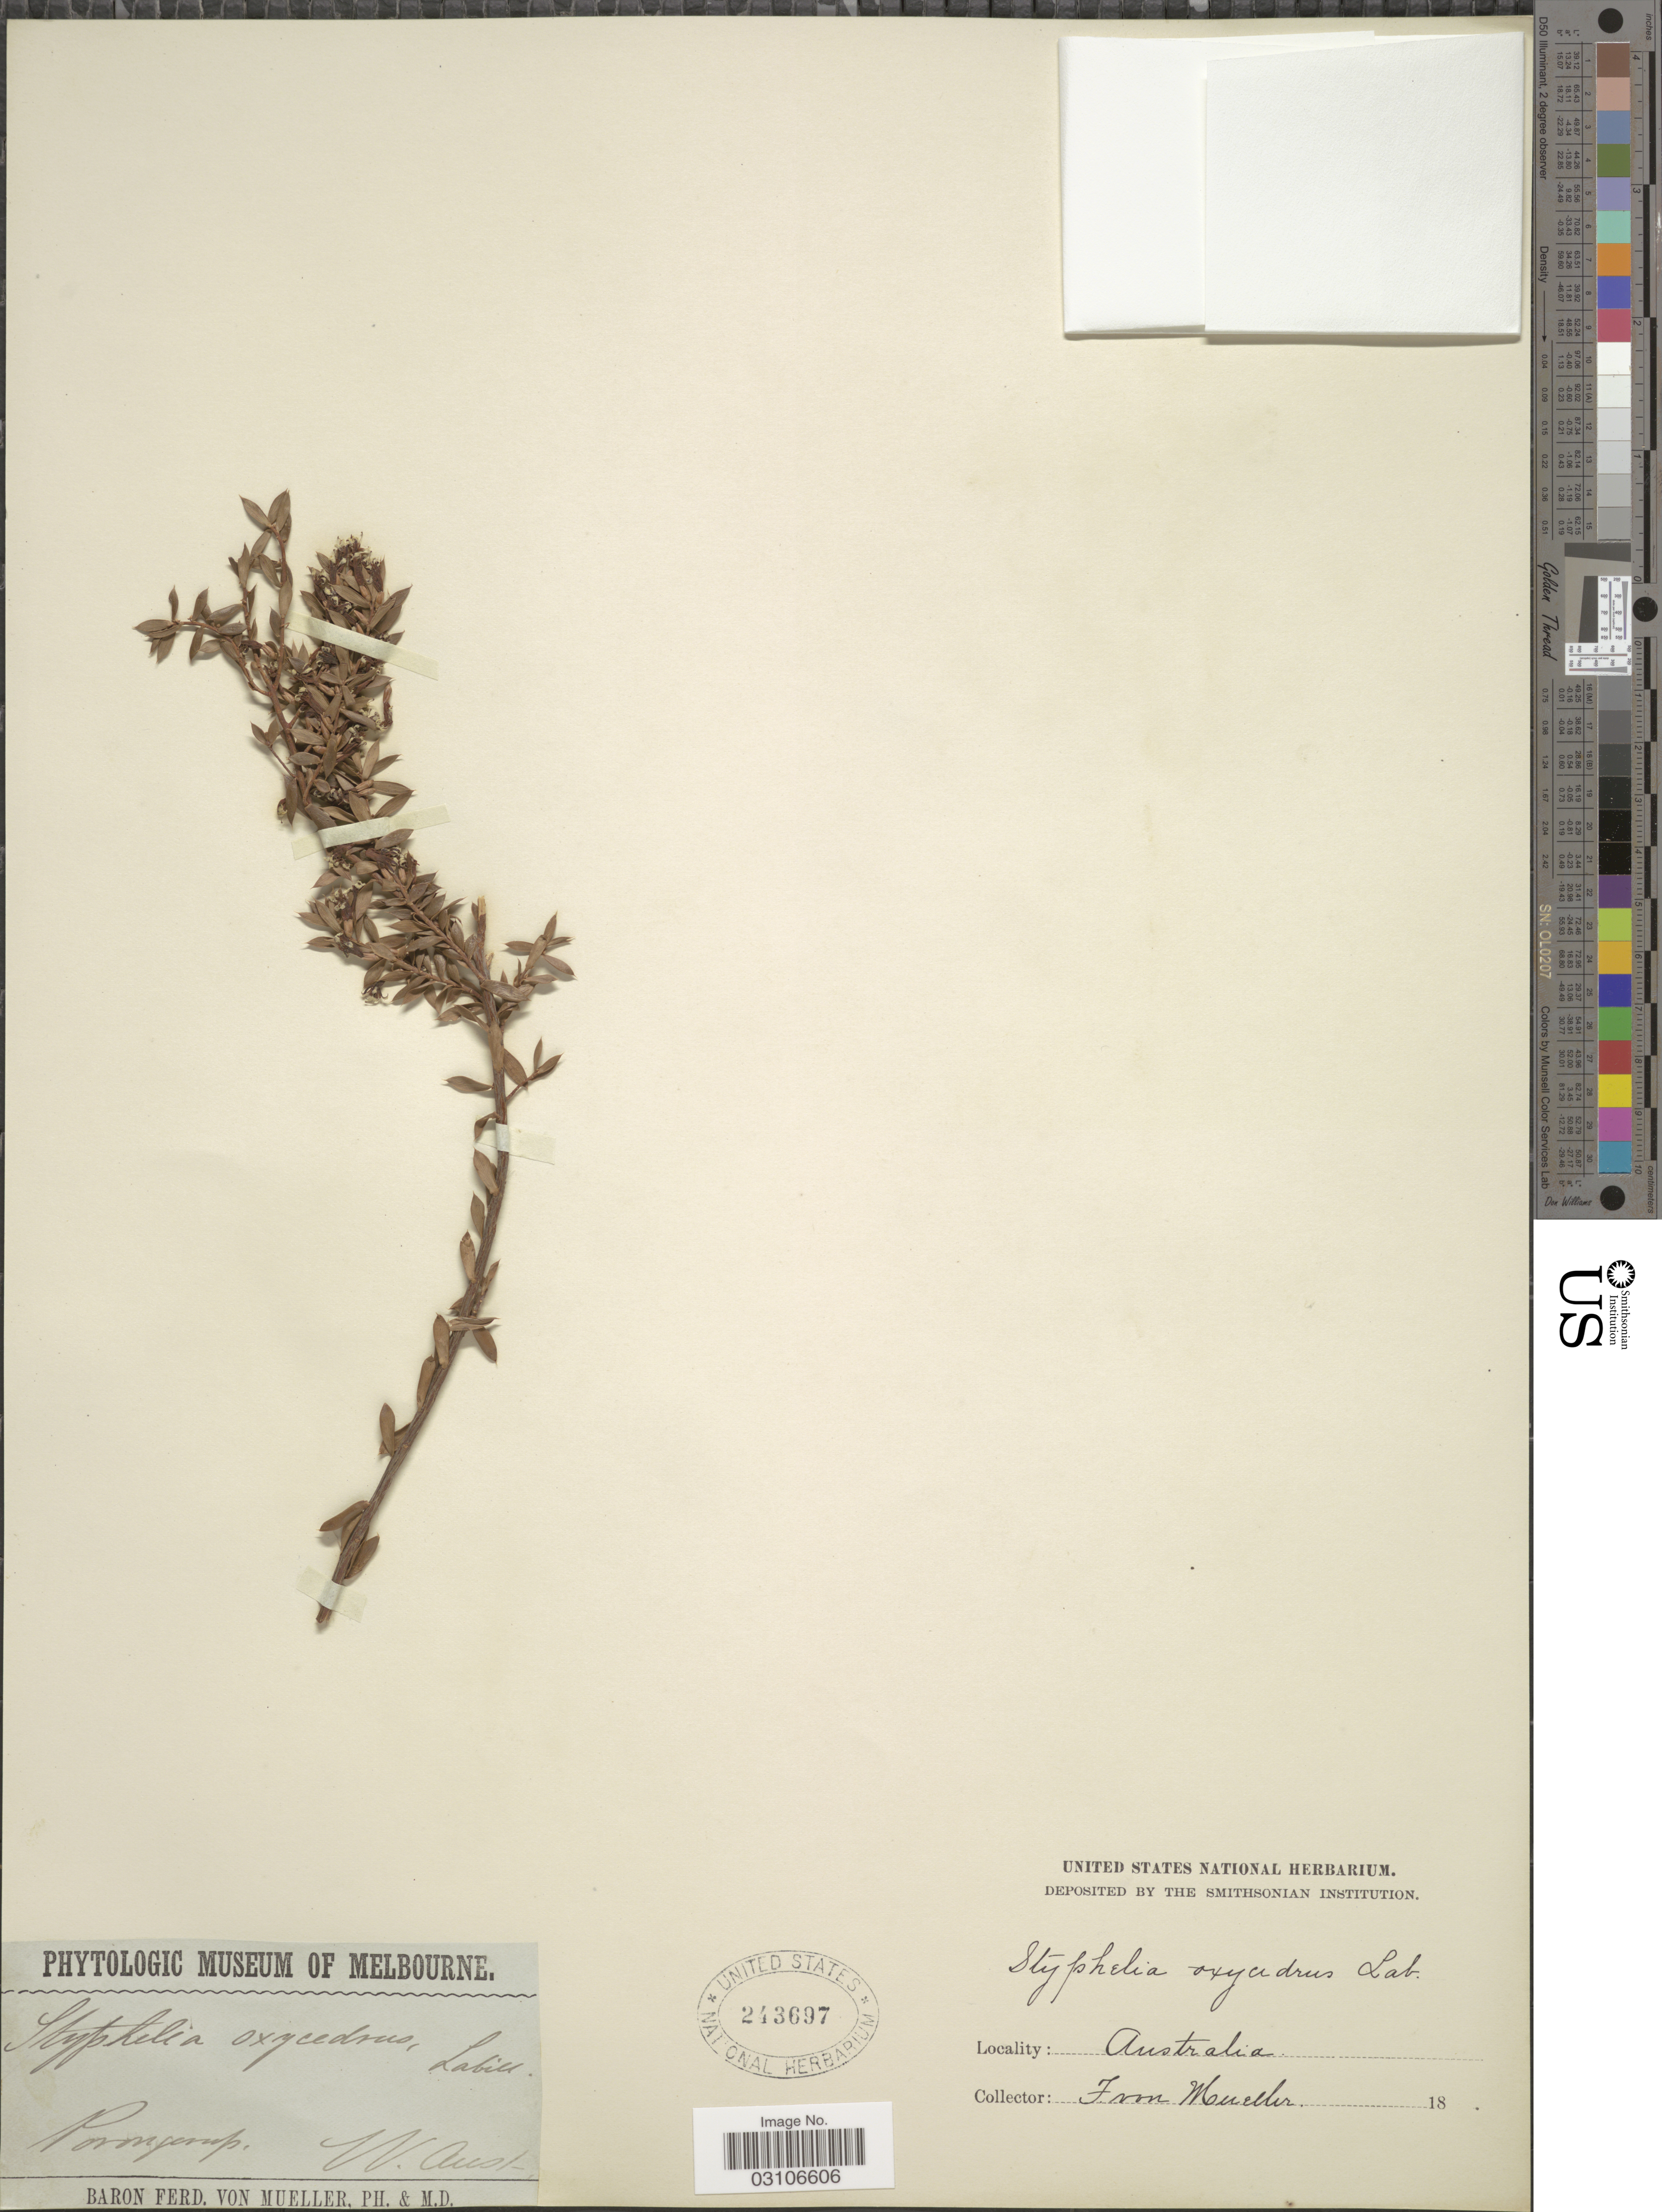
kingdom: Plantae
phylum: Tracheophyta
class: Magnoliopsida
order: Ericales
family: Ericaceae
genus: Styphelia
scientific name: Styphelia oxycedrus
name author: Labill.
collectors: F. Mueller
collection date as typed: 18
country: Australia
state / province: Western Australia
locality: Porongurup.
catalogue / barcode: US 243697